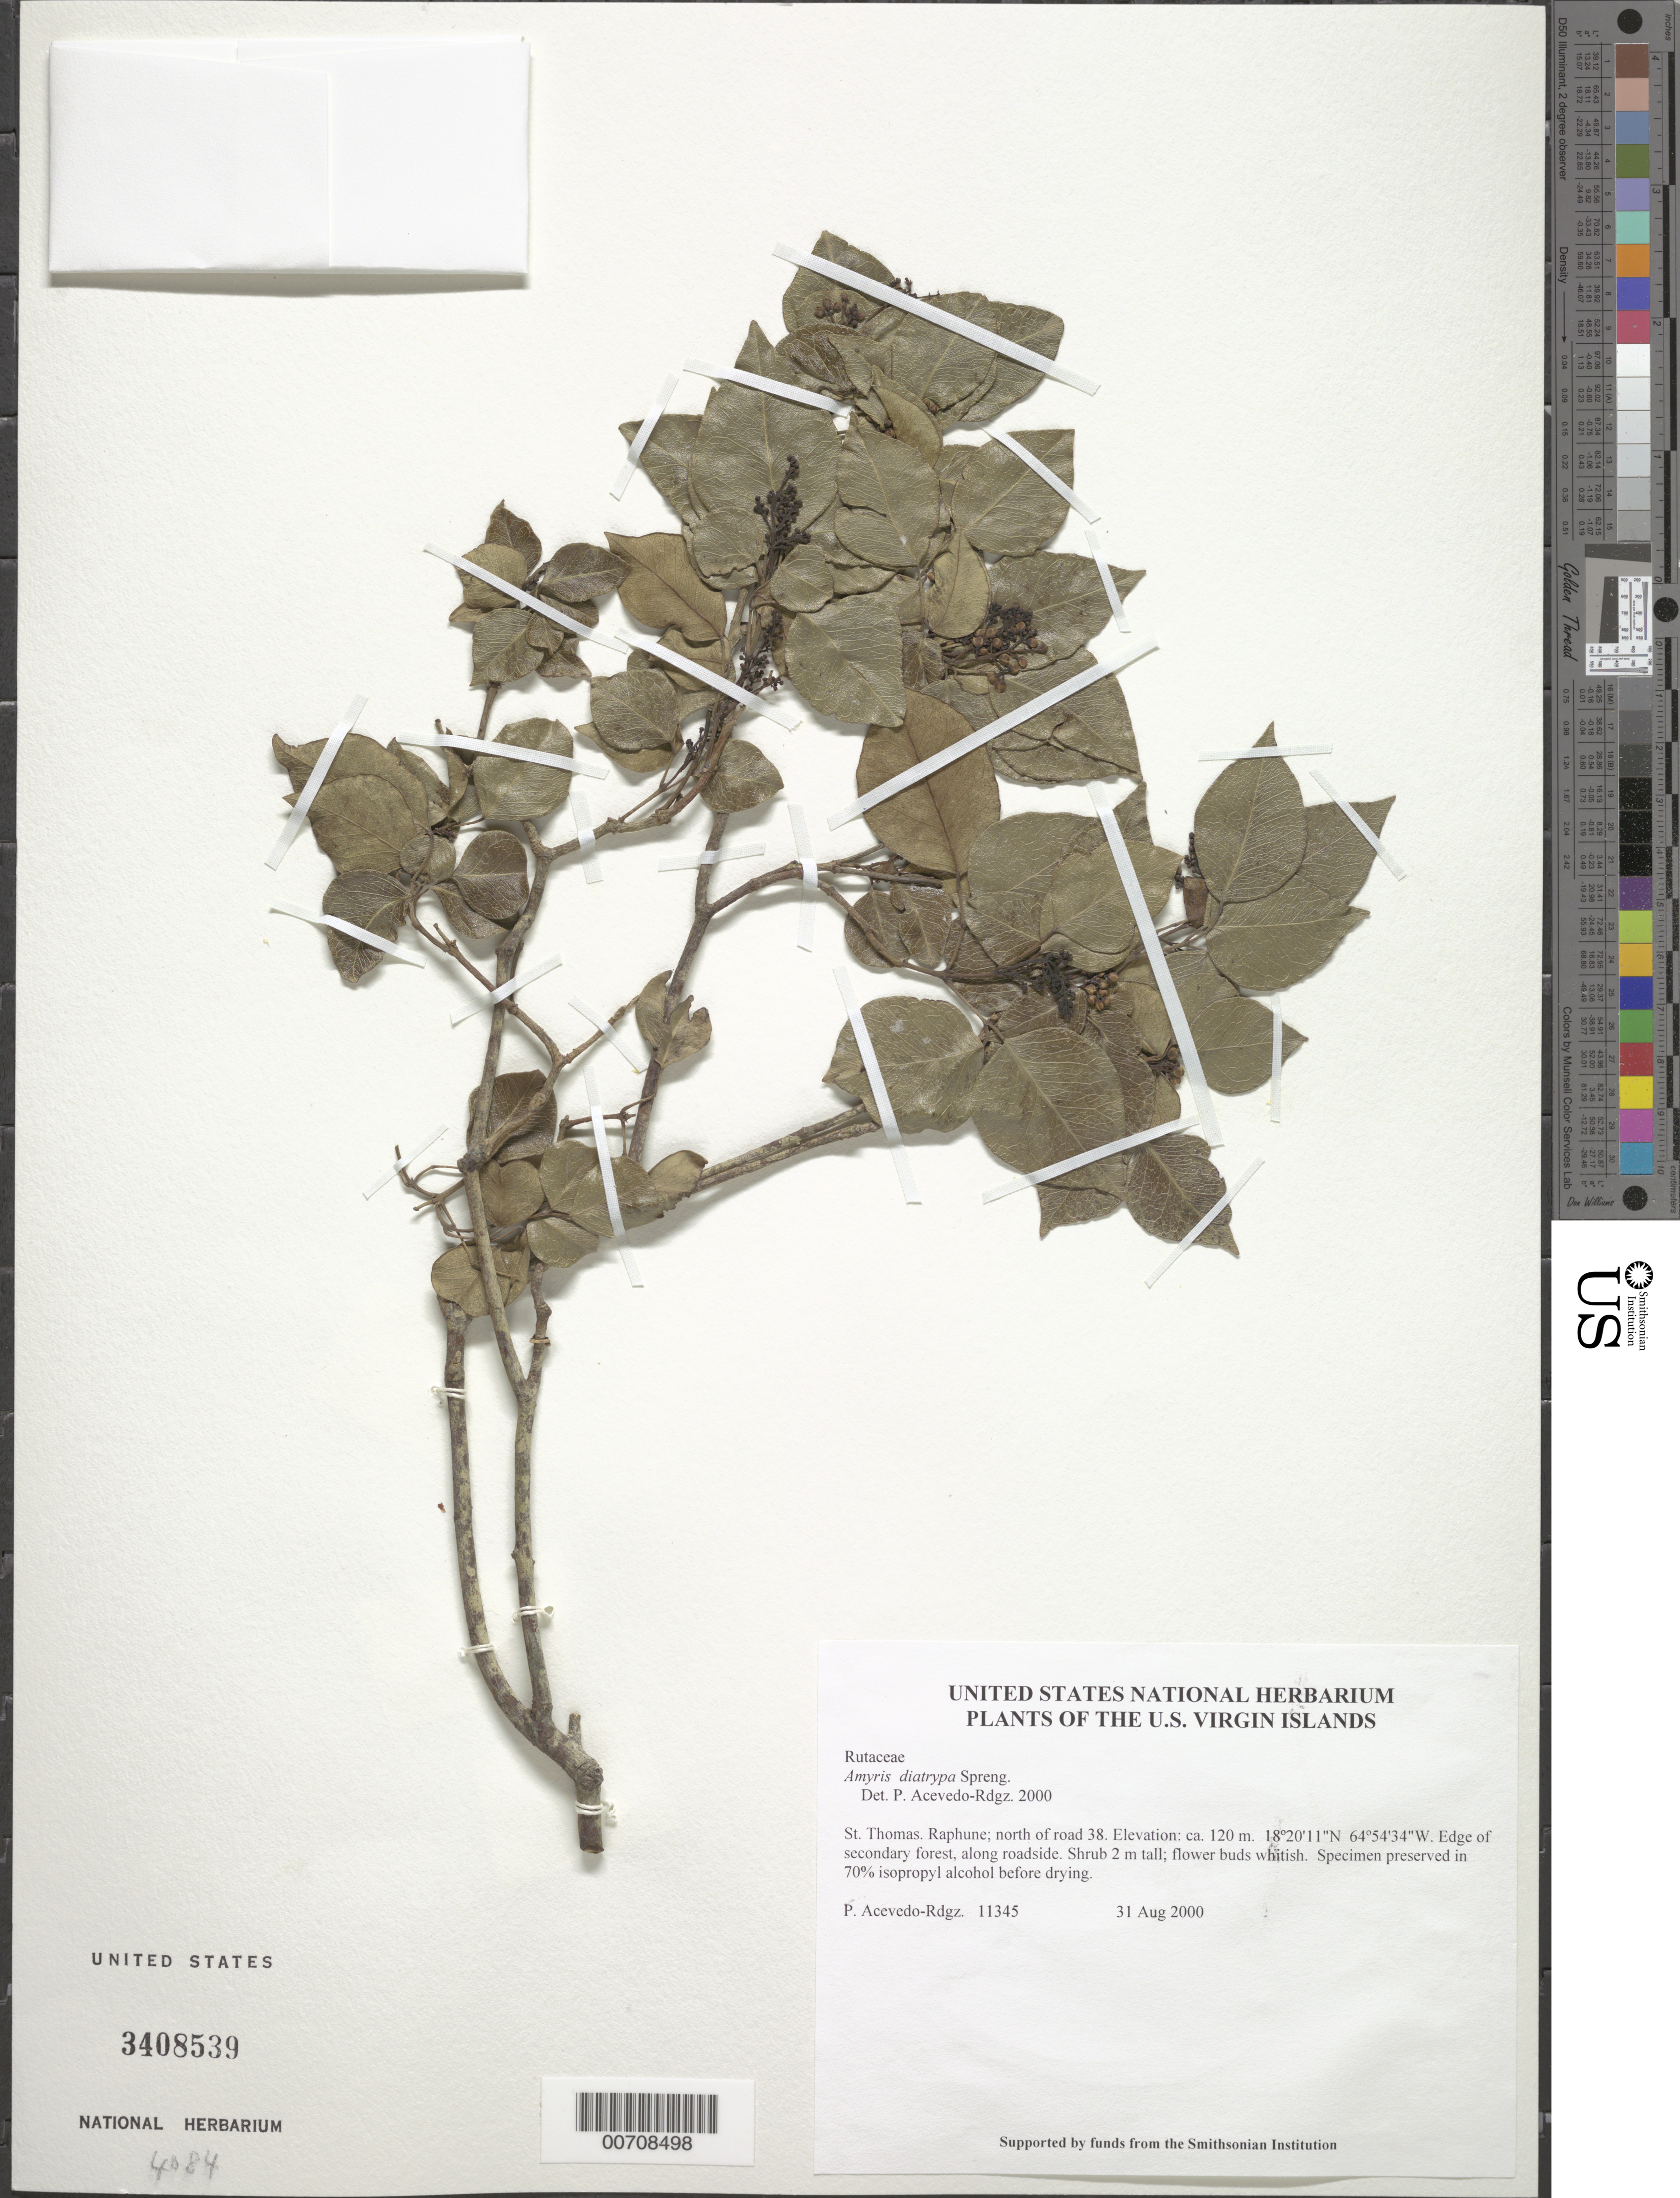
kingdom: Plantae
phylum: Tracheophyta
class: Magnoliopsida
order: Sapindales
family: Rutaceae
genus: Amyris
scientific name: Amyris diatrypa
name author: Spreng.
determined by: Acevedo-Rodríguez, P., (BOT), Smithsonian Institution - National Museum of Natural History (UNITED STATES)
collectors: P. Acevedo-Rodr.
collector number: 11345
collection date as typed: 31 Aug 2000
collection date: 2000-08-31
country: U.S. Virgin Islands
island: St. Thomas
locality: Raphune; north of road 38.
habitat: Edge of secondary forest, along roadside.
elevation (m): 120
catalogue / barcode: US 3408539